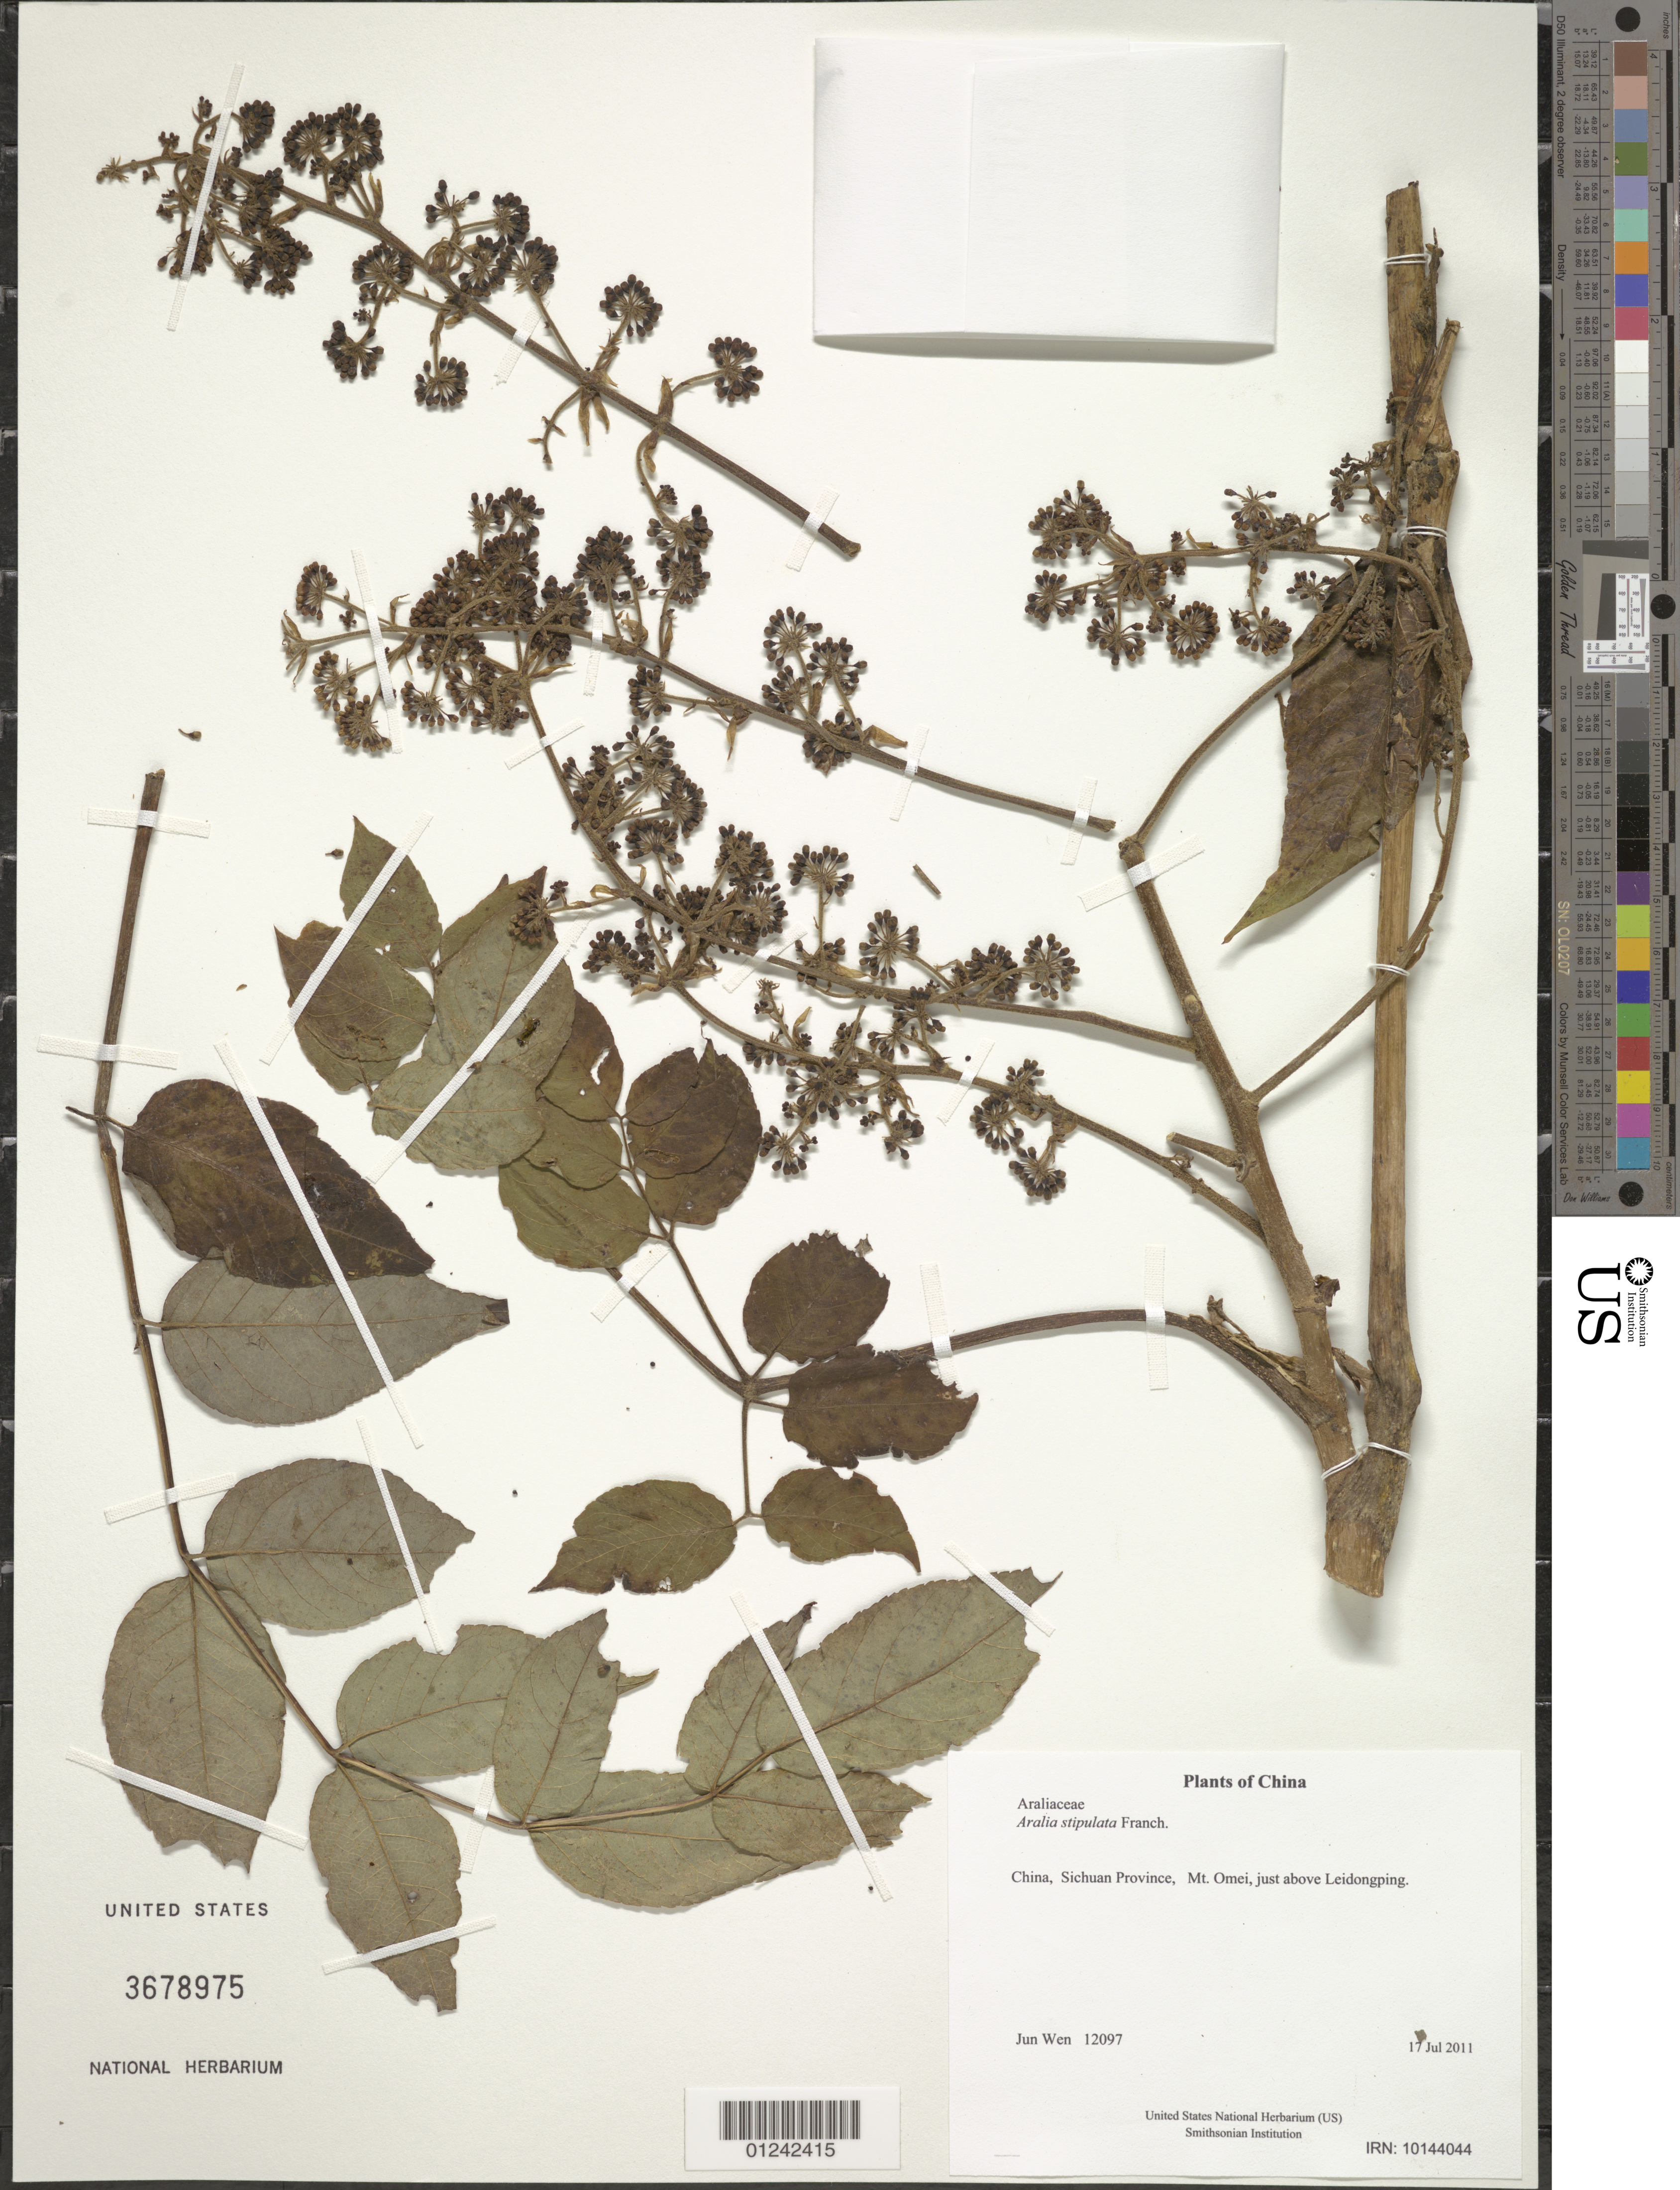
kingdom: Plantae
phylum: Tracheophyta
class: Magnoliopsida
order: Apiales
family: Araliaceae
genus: Aralia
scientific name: Aralia stipulata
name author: Franch.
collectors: J. Wen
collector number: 12097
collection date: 2011-07-17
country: China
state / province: Sichuan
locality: Mt. Omei, just above Leidongping.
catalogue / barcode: US 3678975